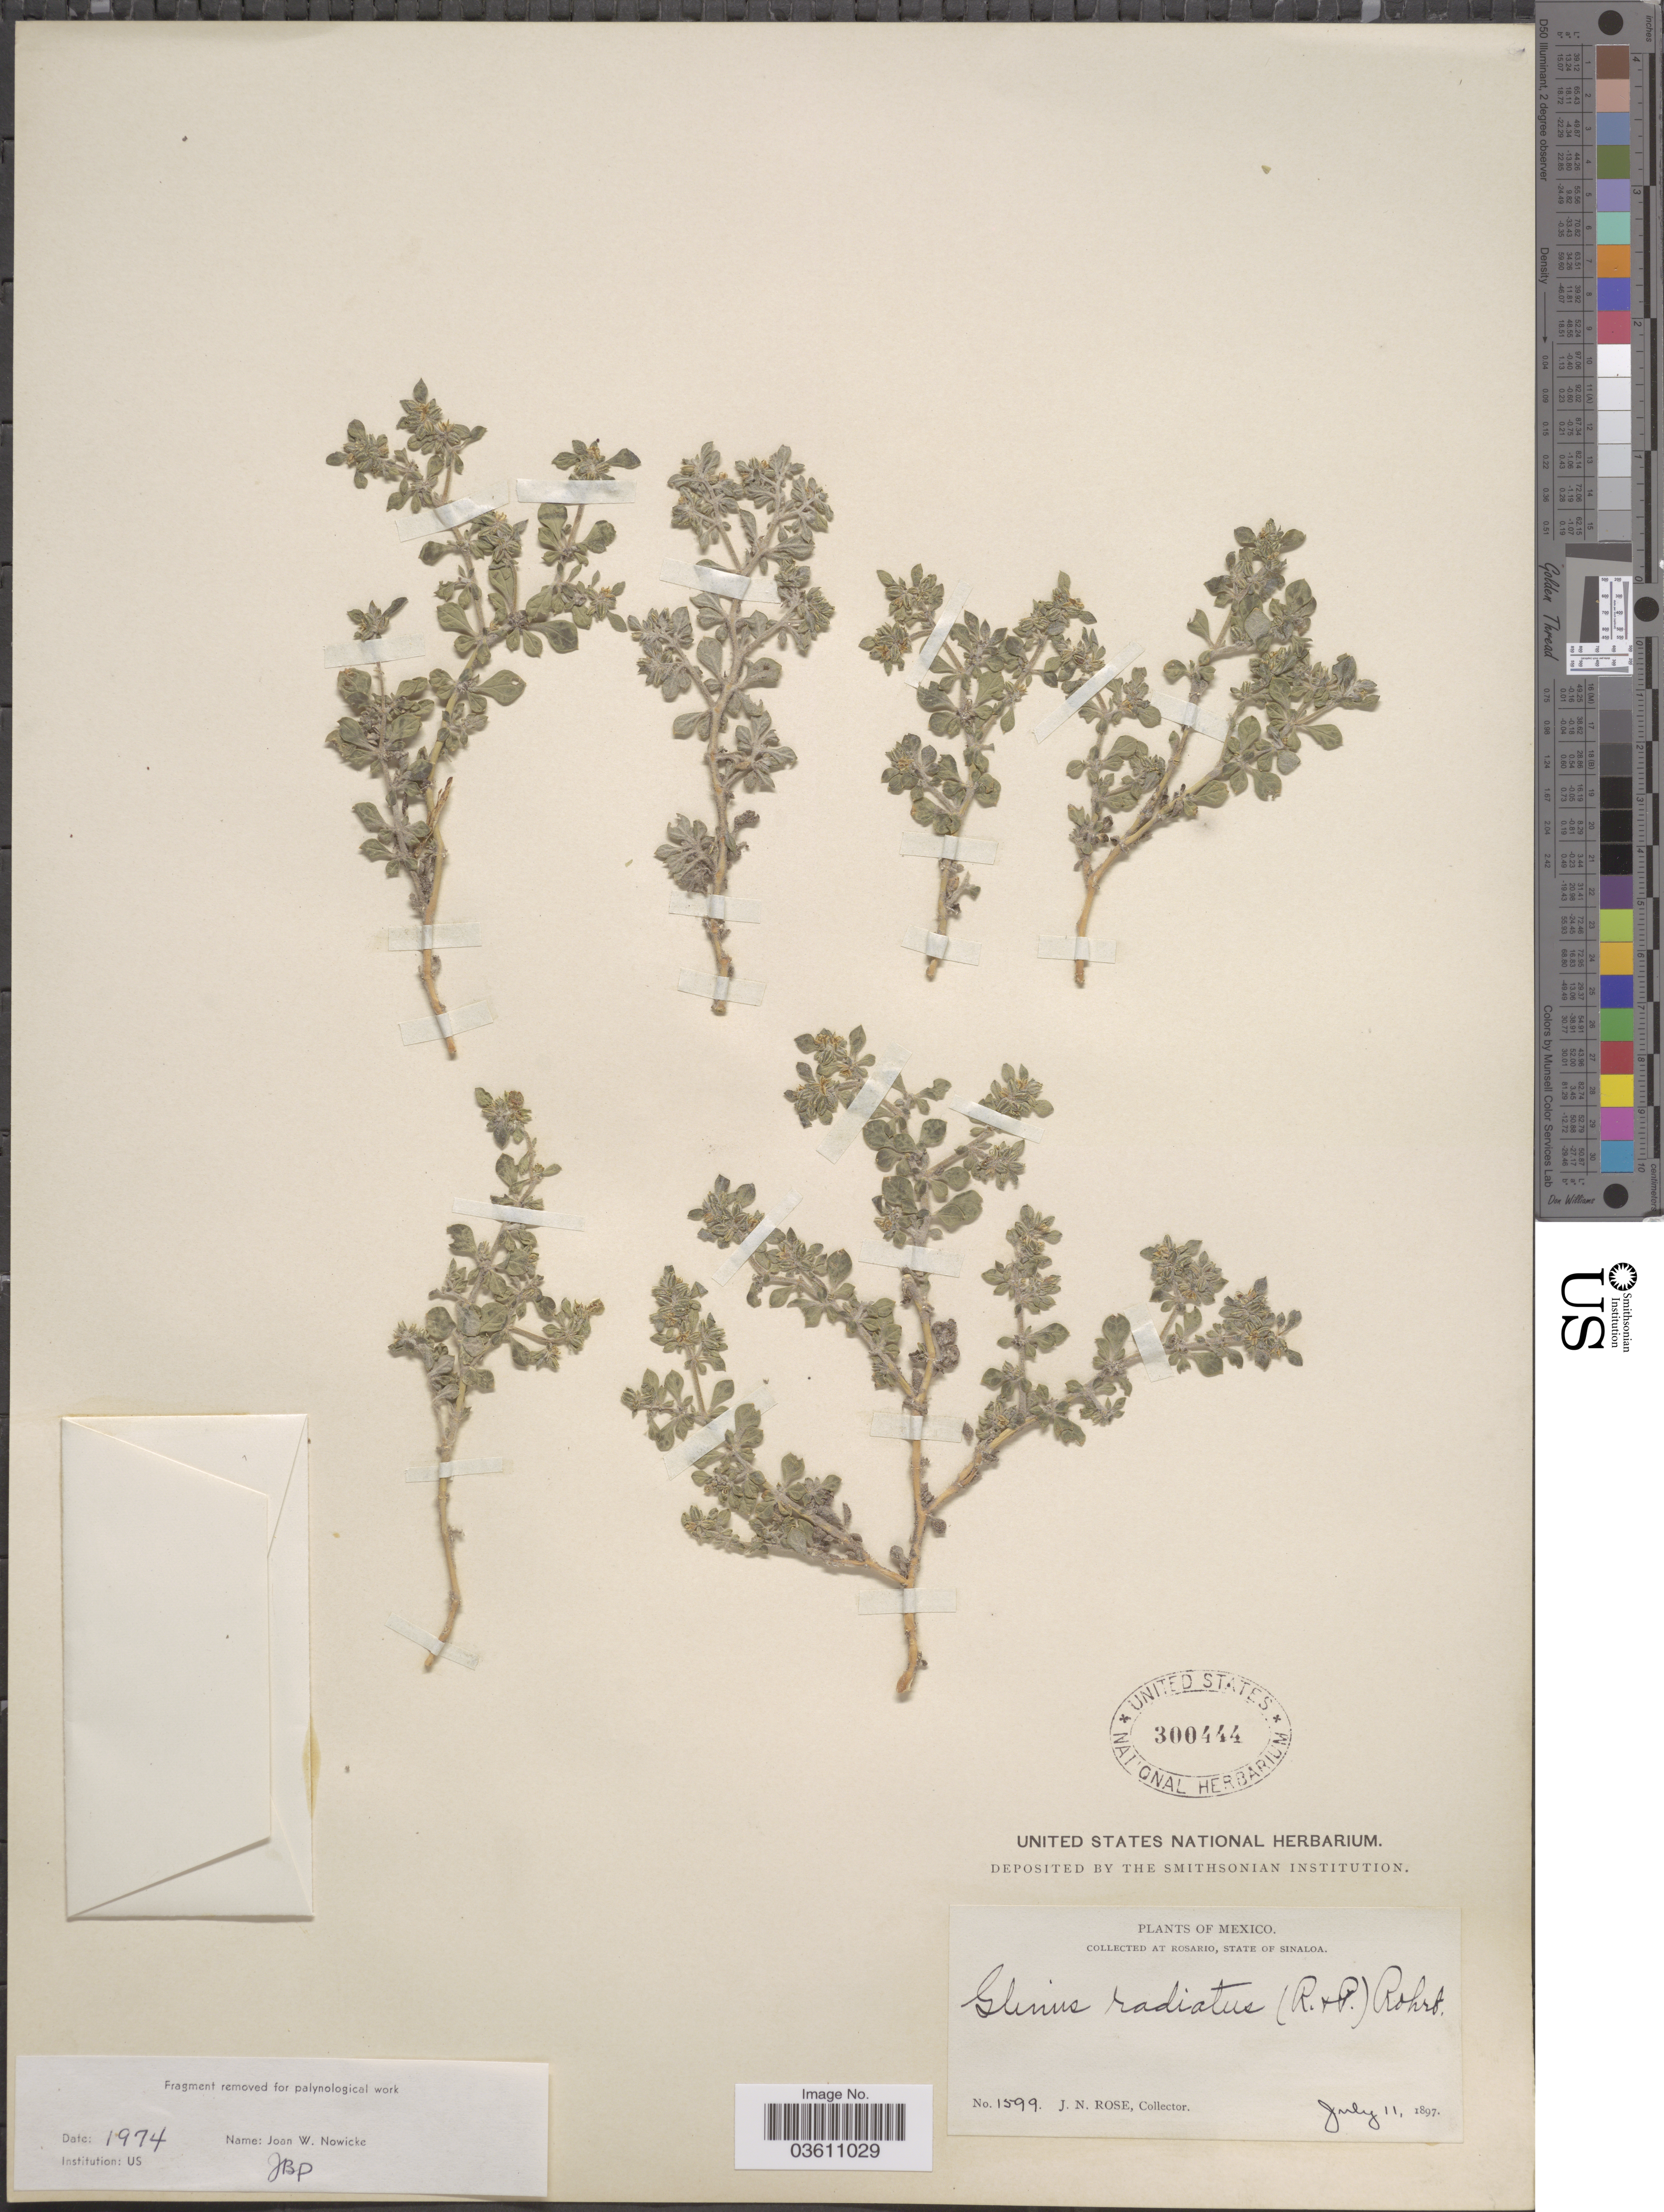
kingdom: Plantae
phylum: Tracheophyta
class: Magnoliopsida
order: Caryophyllales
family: Molluginaceae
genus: Glinus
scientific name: Glinus radiatus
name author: (Ruiz & Pav.) Rohrb.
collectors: J. N. Rose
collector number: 1599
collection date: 1897-07-11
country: Mexico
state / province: Sinaloa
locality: Rosario.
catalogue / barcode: US 300444